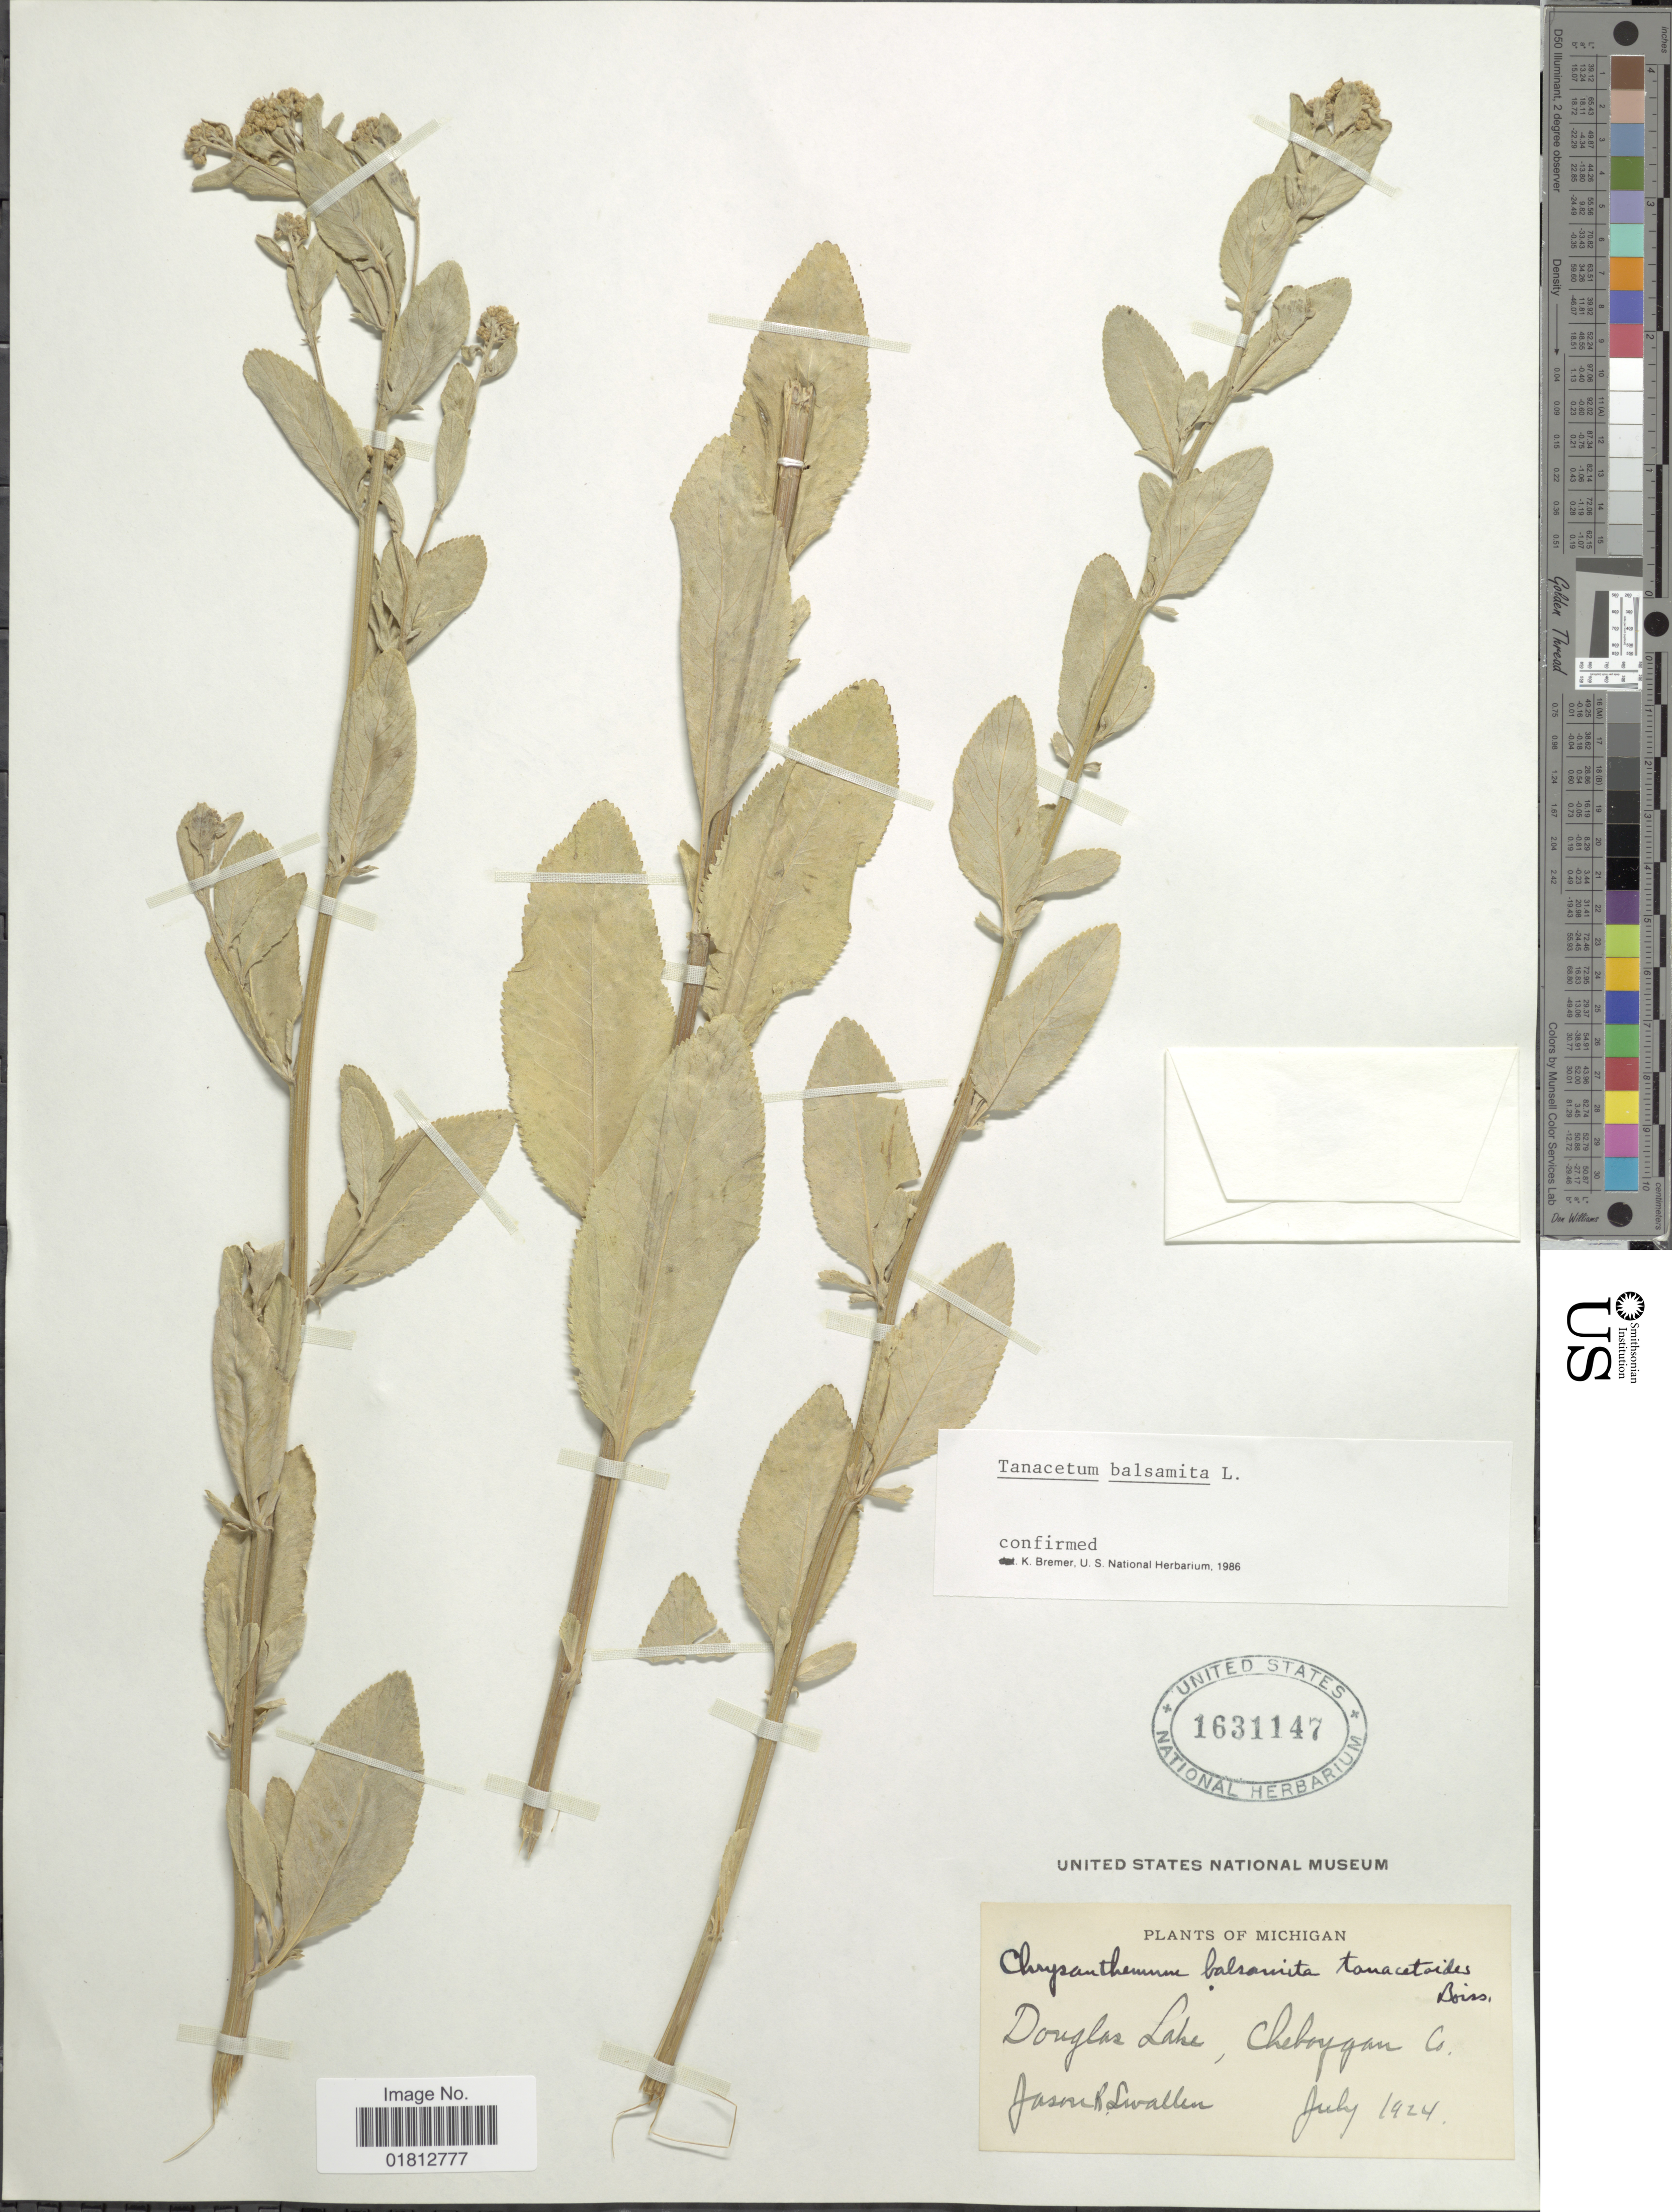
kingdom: Plantae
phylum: Tracheophyta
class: Magnoliopsida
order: Asterales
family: Asteraceae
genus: Tanacetum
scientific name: Tanacetum balsamita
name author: L.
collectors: J. R. Swallen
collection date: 1924-07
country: United States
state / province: Michigan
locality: Douglas Lake, Cheboygan Co.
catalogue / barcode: US 1631147